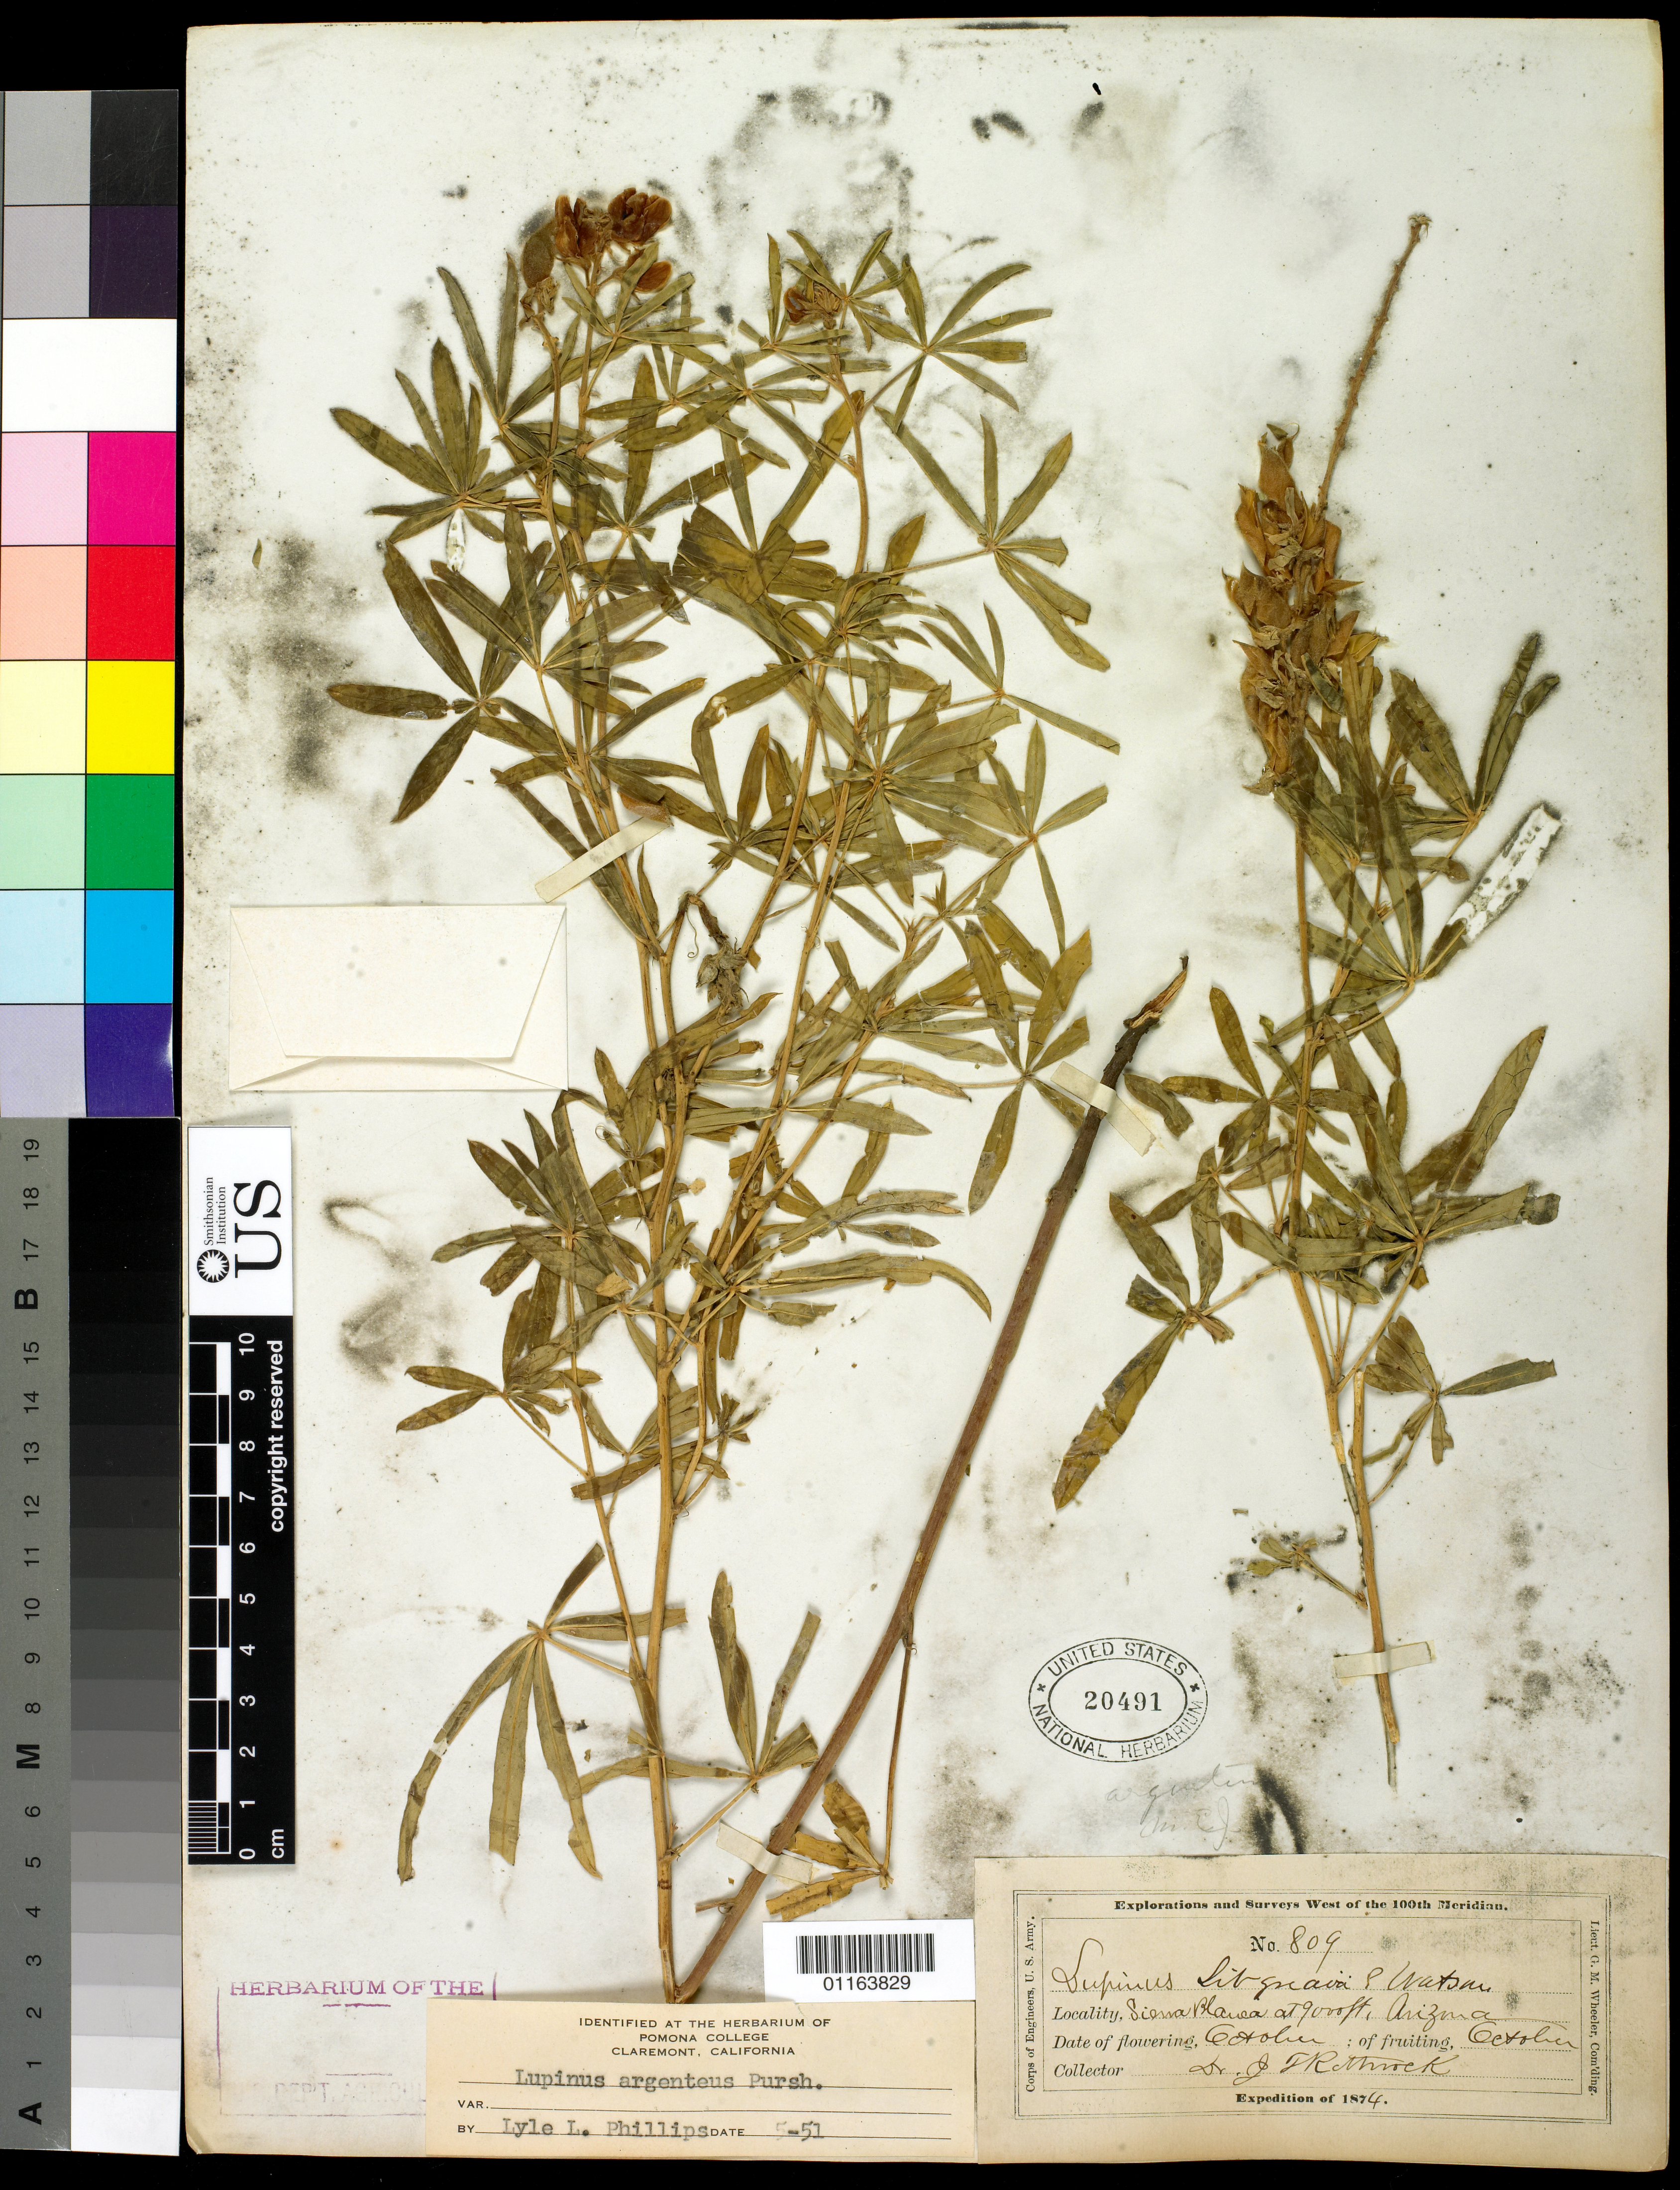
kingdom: Plantae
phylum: Tracheophyta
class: Magnoliopsida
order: Fabales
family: Fabaceae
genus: Lupinus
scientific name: Lupinus argenteus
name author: Pursh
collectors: J. T. Rothrock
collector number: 809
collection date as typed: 1874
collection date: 1874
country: United States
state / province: Arizona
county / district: Apache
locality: Sierra Blanca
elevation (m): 2743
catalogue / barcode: US 20491